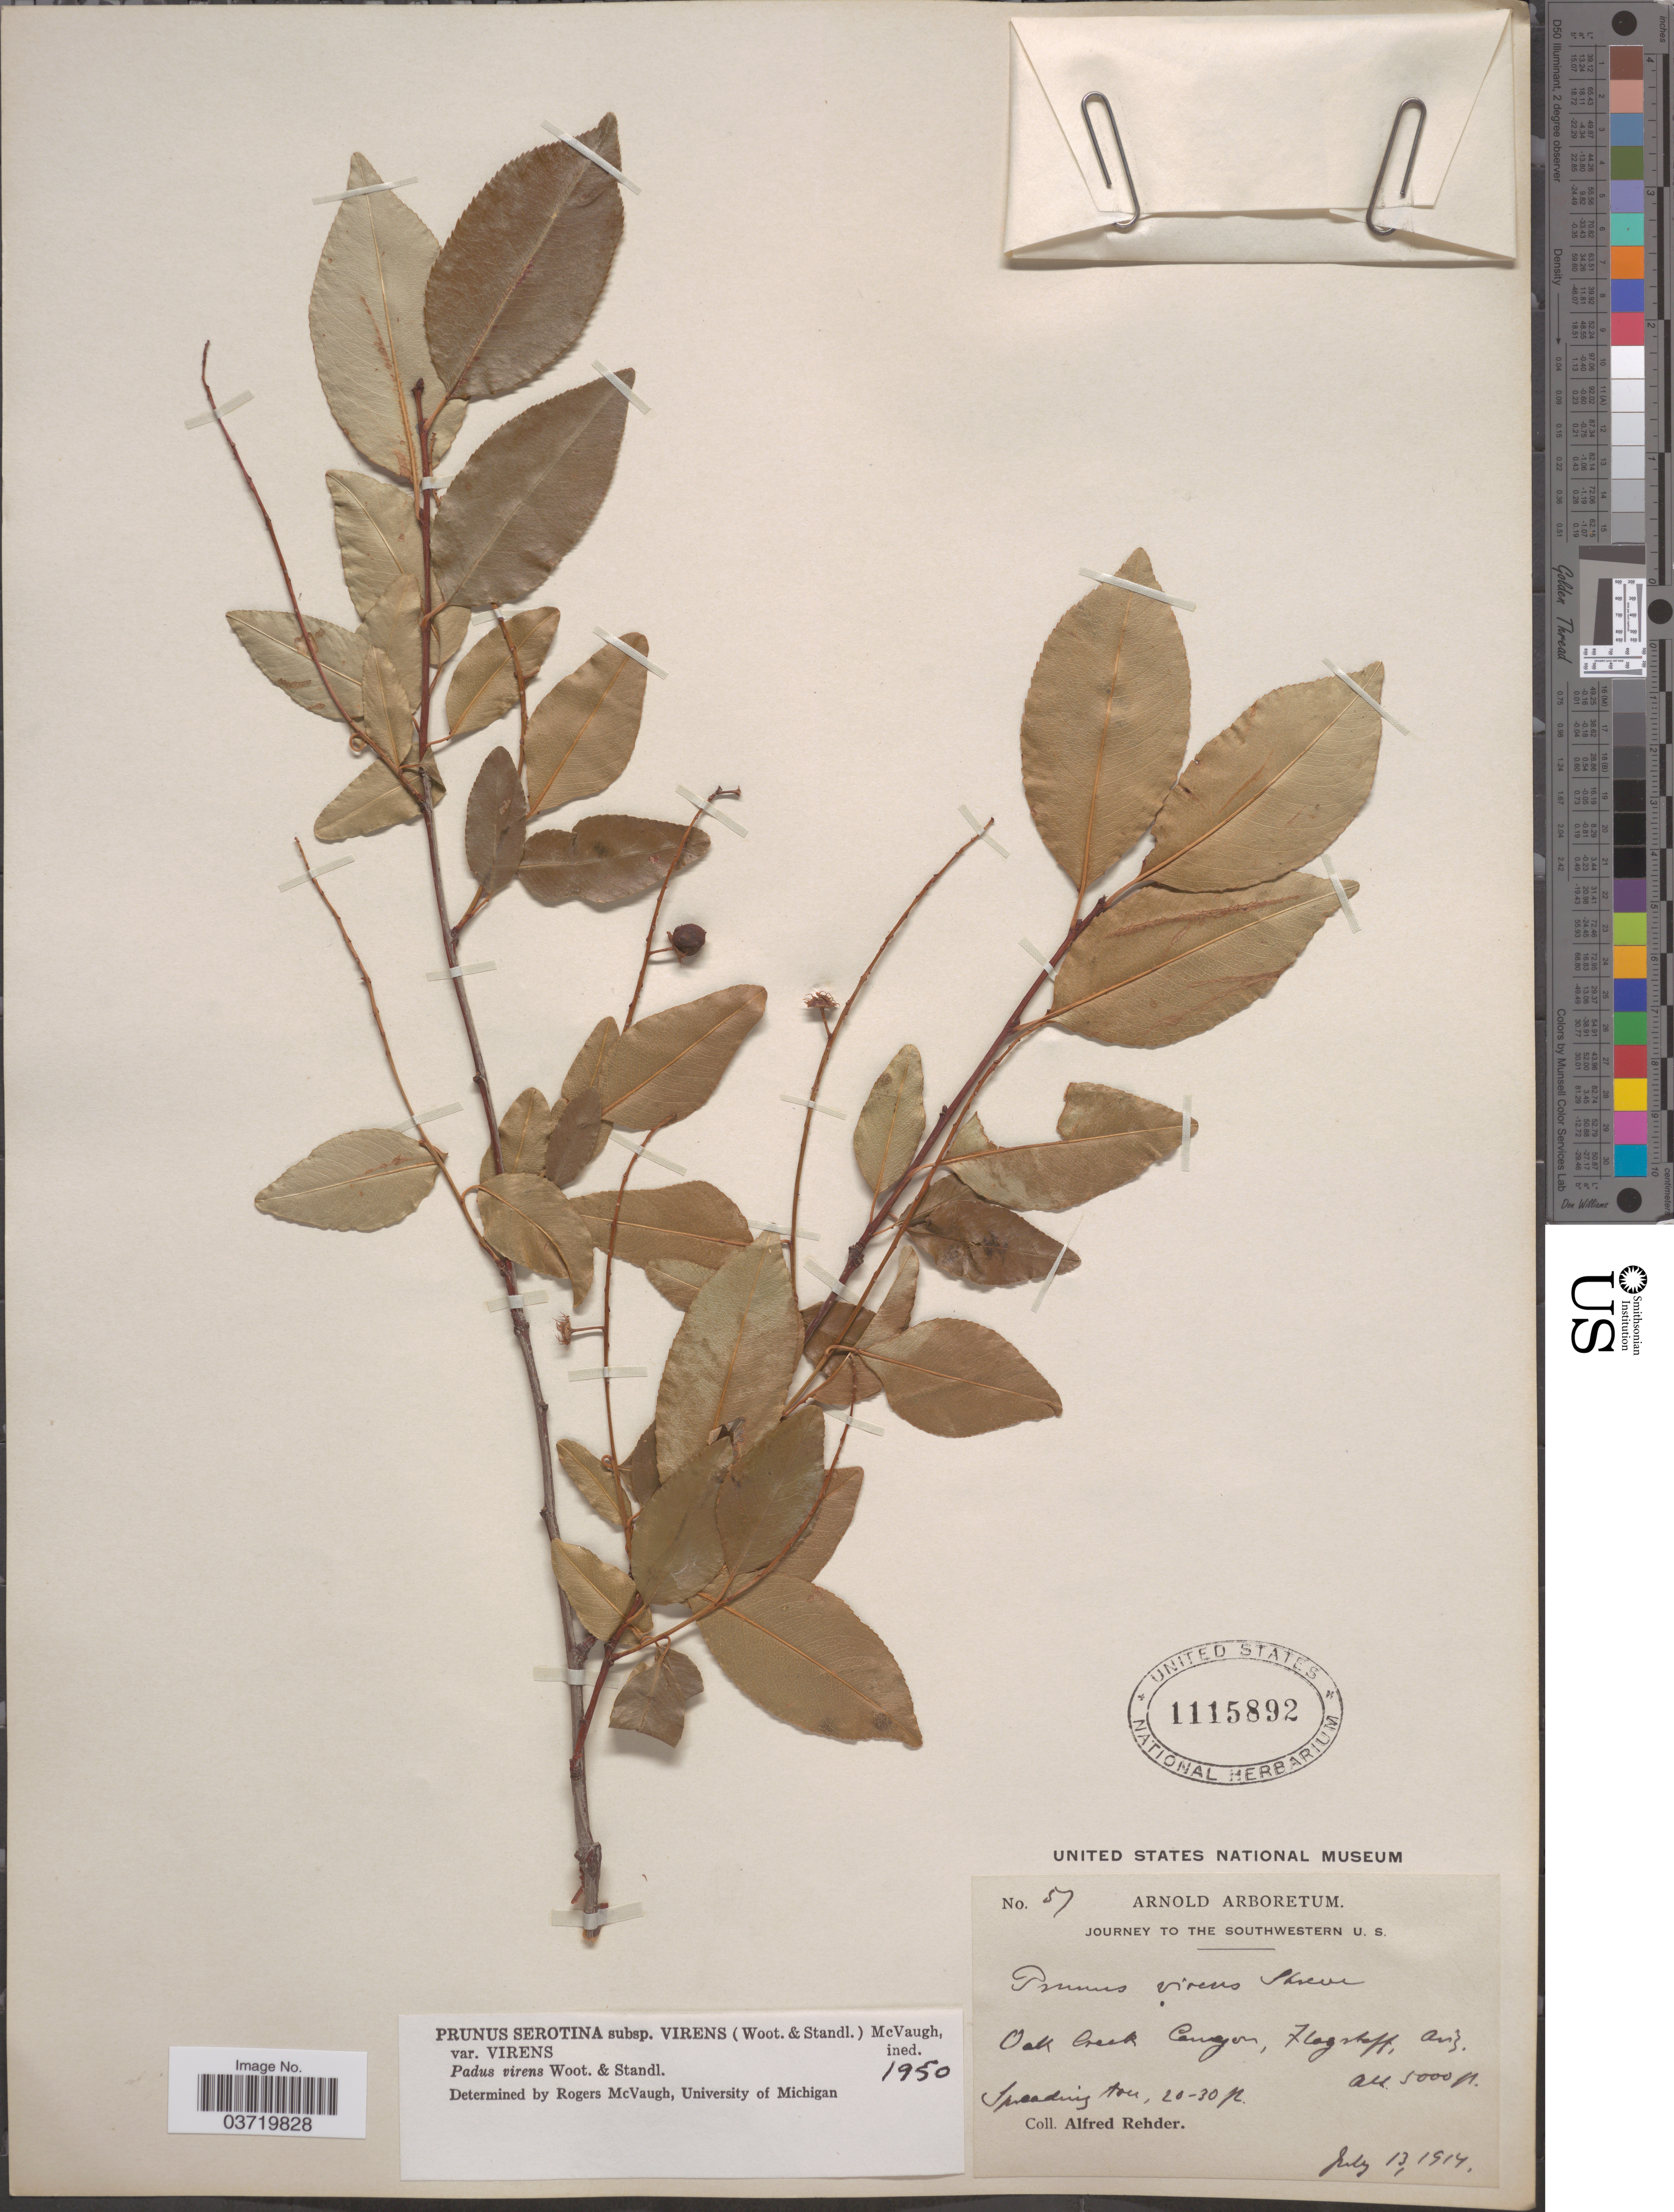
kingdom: Plantae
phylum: Tracheophyta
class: Magnoliopsida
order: Rosales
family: Rosaceae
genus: Prunus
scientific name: Prunus serotina var. rufula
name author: (Wooton & Standl.) McVaugh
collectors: A. Rehder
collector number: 57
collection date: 1914-07-13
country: United States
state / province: Arizona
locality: Southwestern U. S. Oak Creek Canyon, Flagstaff.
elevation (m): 1524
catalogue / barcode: US 1115892